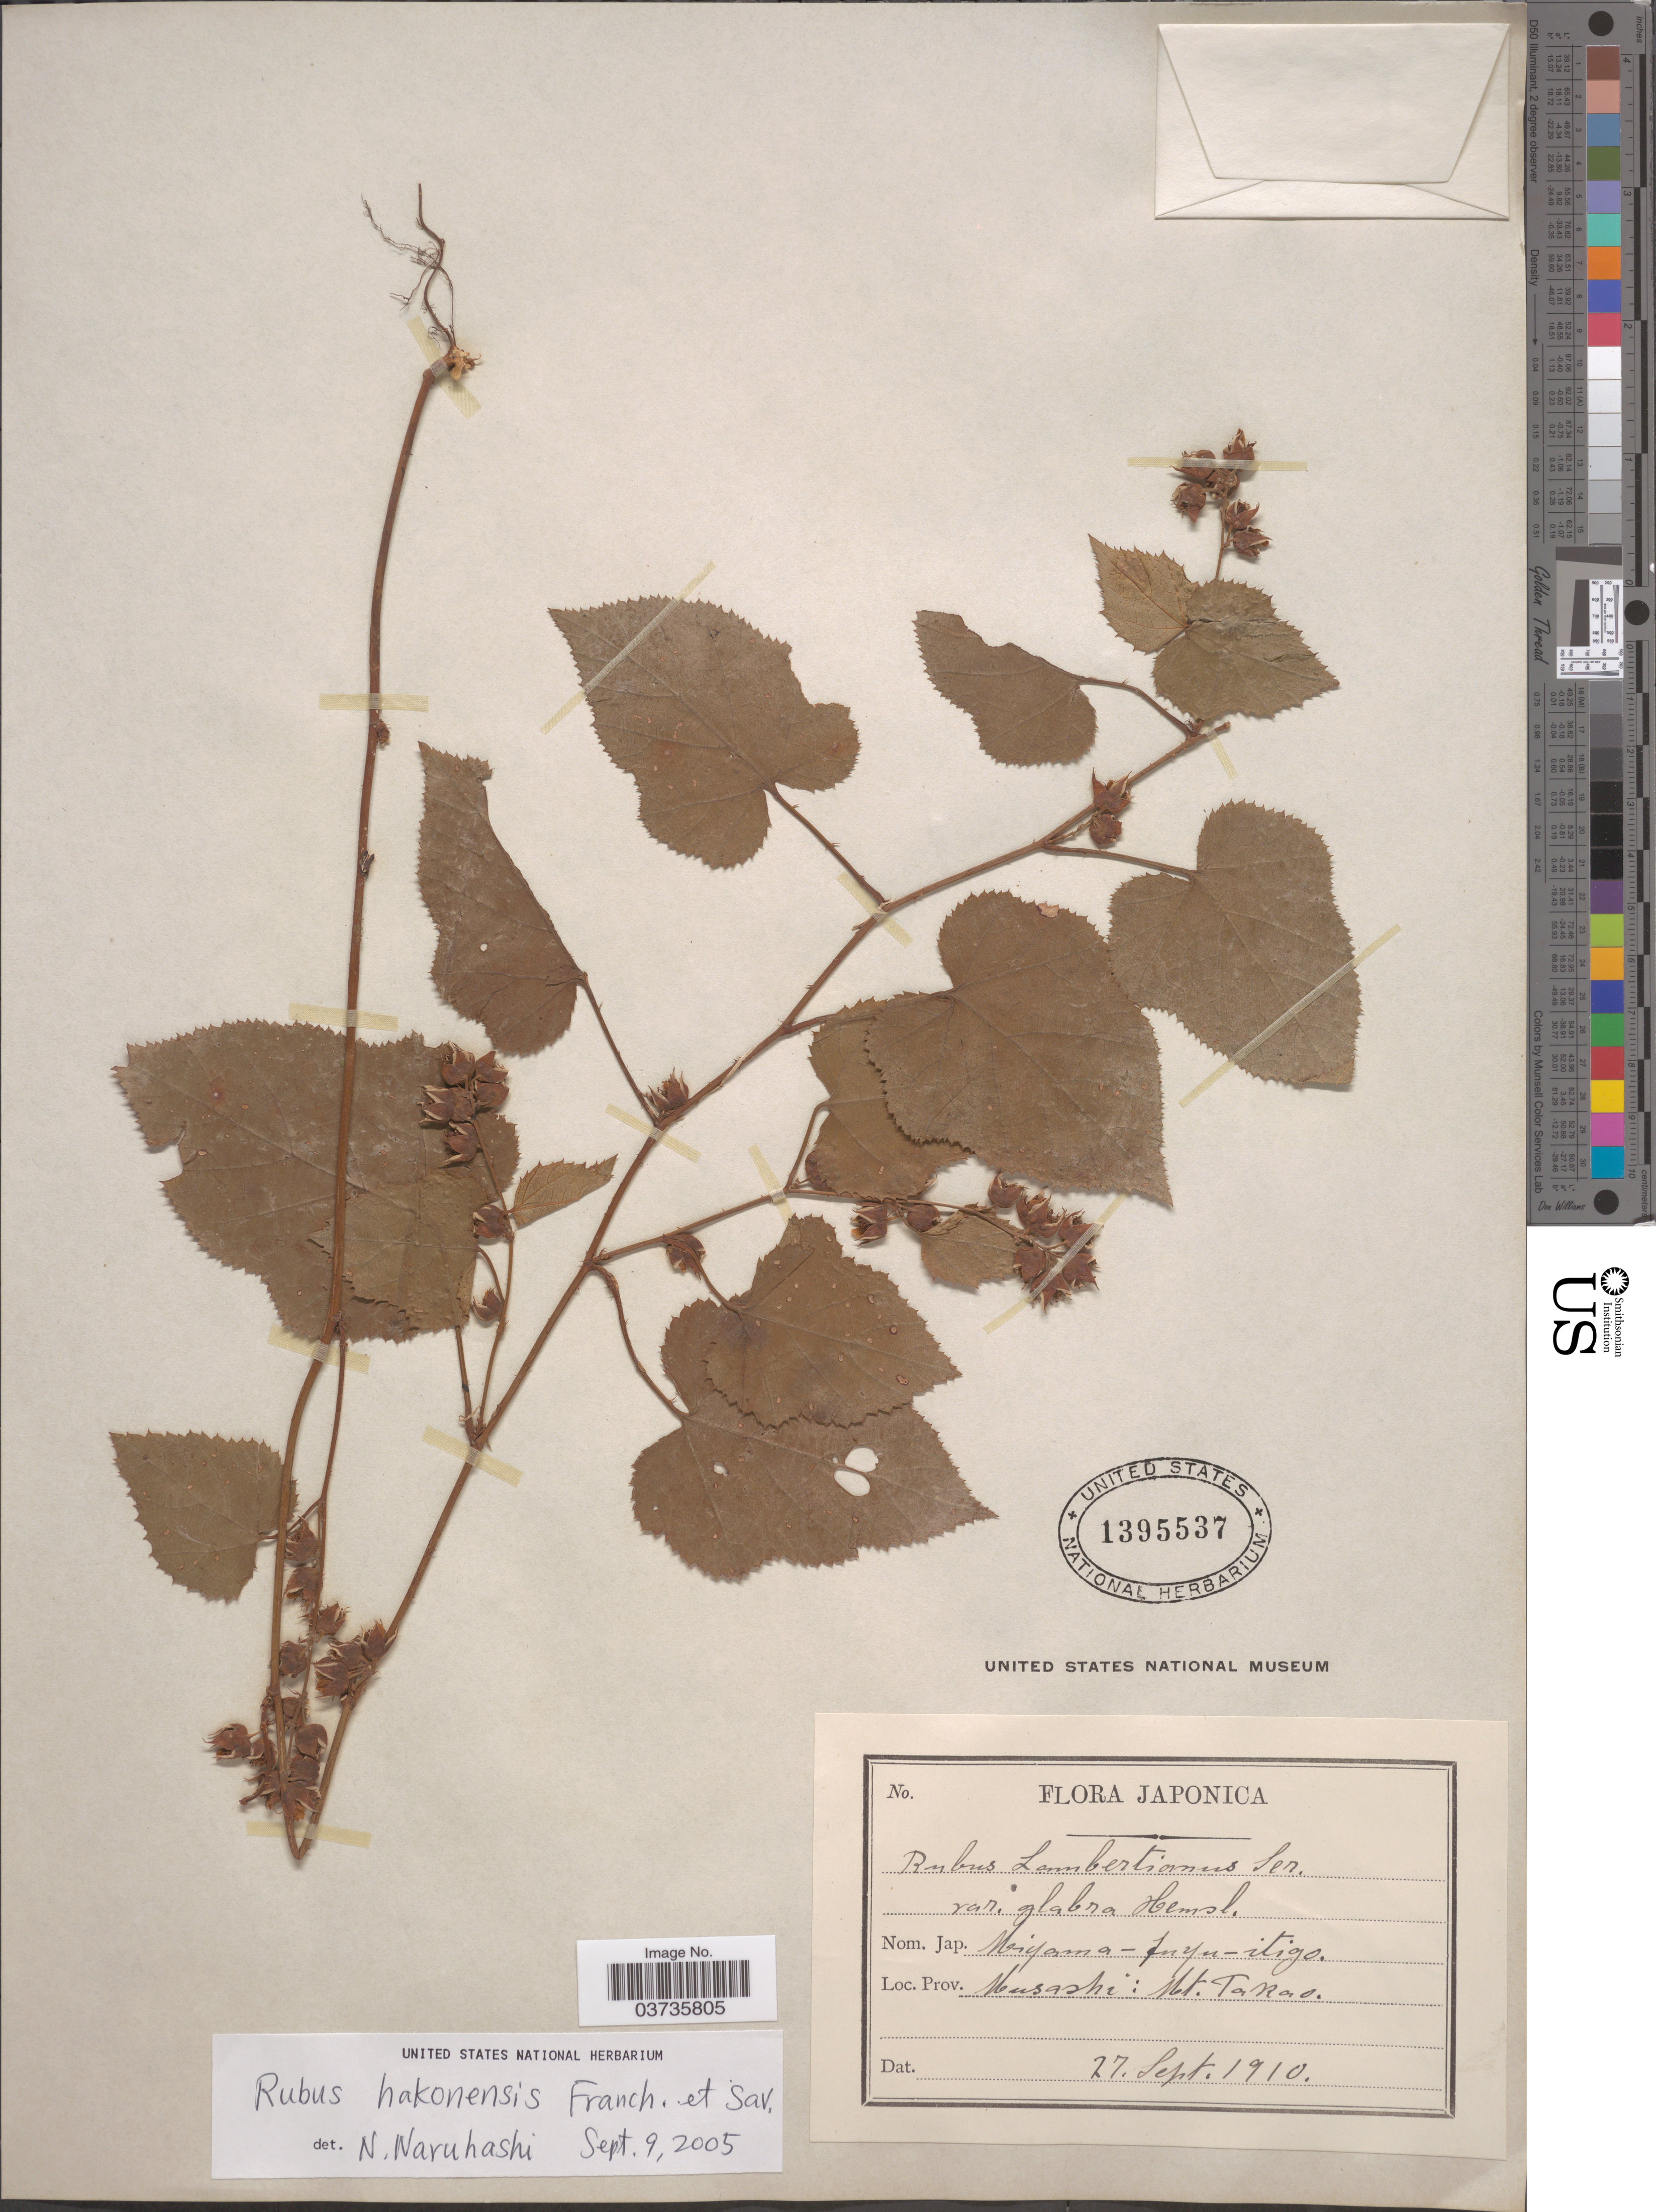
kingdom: Plantae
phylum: Tracheophyta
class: Magnoliopsida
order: Rosales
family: Rosaceae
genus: Rubus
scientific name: Rubus hakonensis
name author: Franch. & Sav.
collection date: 1910-09-27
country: Japan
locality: Japonica. Musashi: Mt. Tarao.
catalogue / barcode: US 1395537